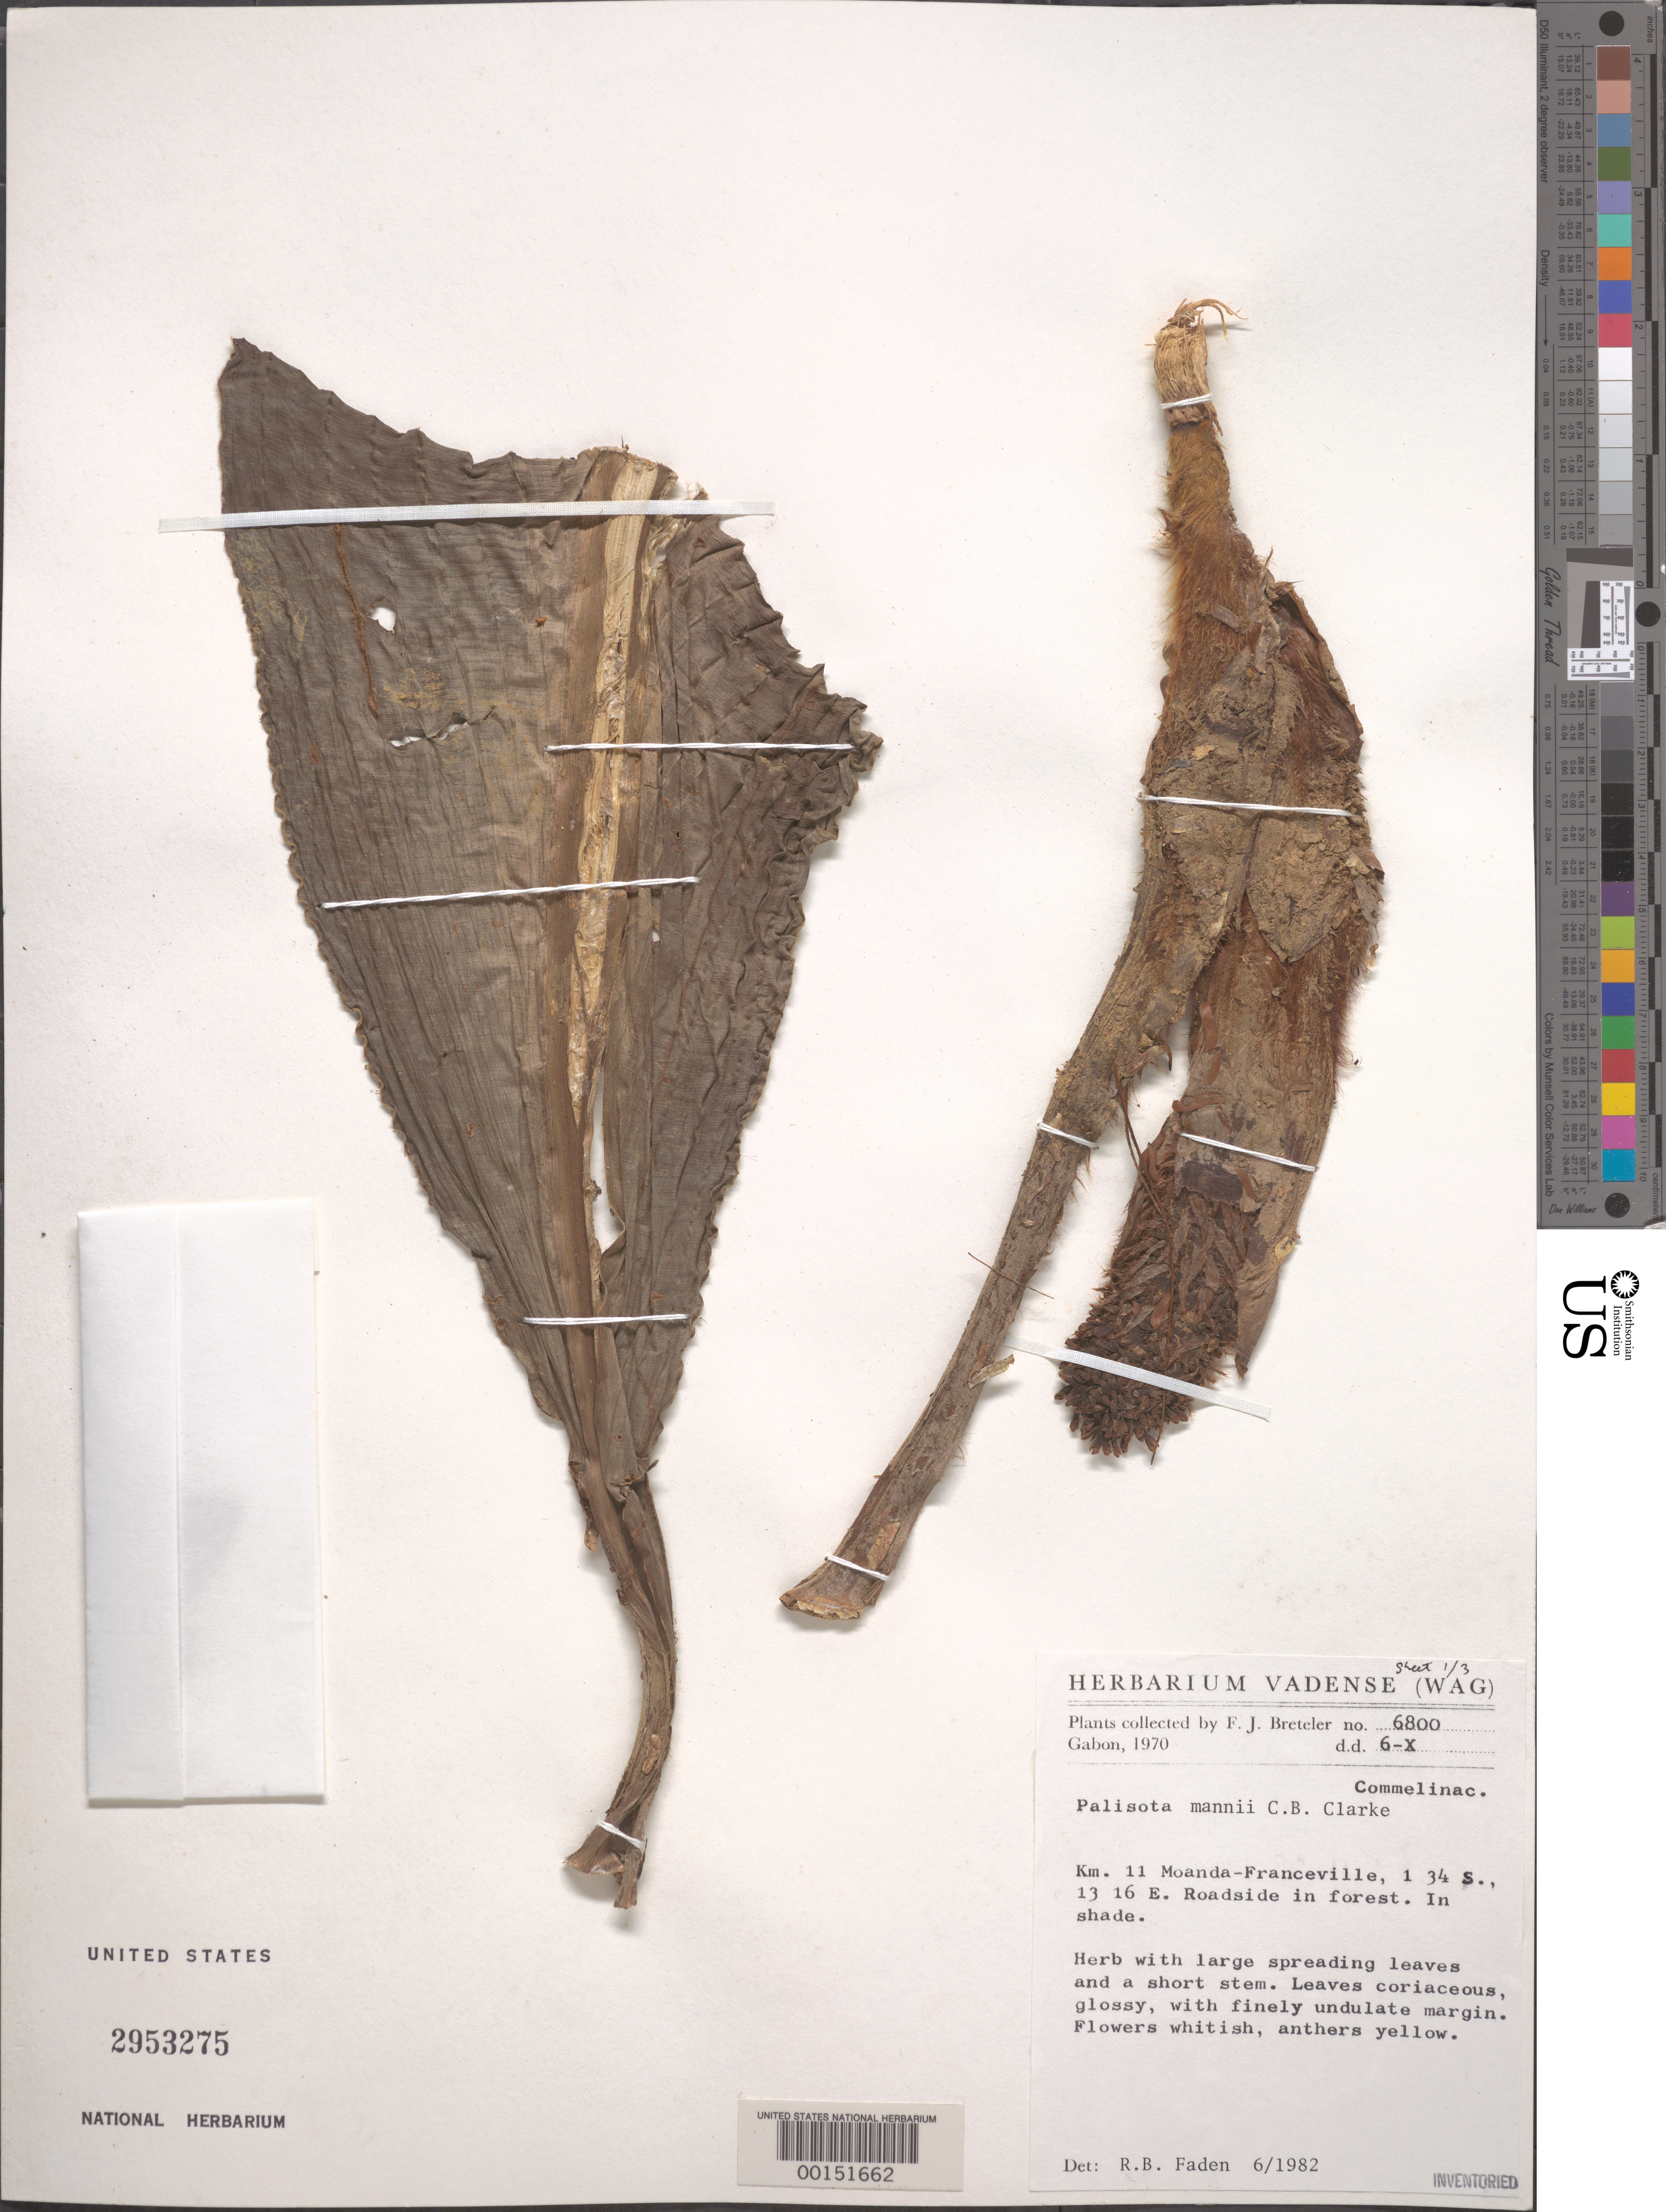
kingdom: Plantae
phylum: Tracheophyta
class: Liliopsida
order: Commelinales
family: Commelinaceae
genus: Palisota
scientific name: Palisota mannii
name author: C.B. Clarke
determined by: Faden, Robert B., (US), Smithsonian Institution - National Museum of Natural History (UNITED STATES)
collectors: F. J. Breteler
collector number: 6800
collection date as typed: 06 Oct 1970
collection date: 1970-10-06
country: Gabon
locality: Km 11 Moanda-Franceville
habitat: Roadside in forest in shade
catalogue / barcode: US 2953275